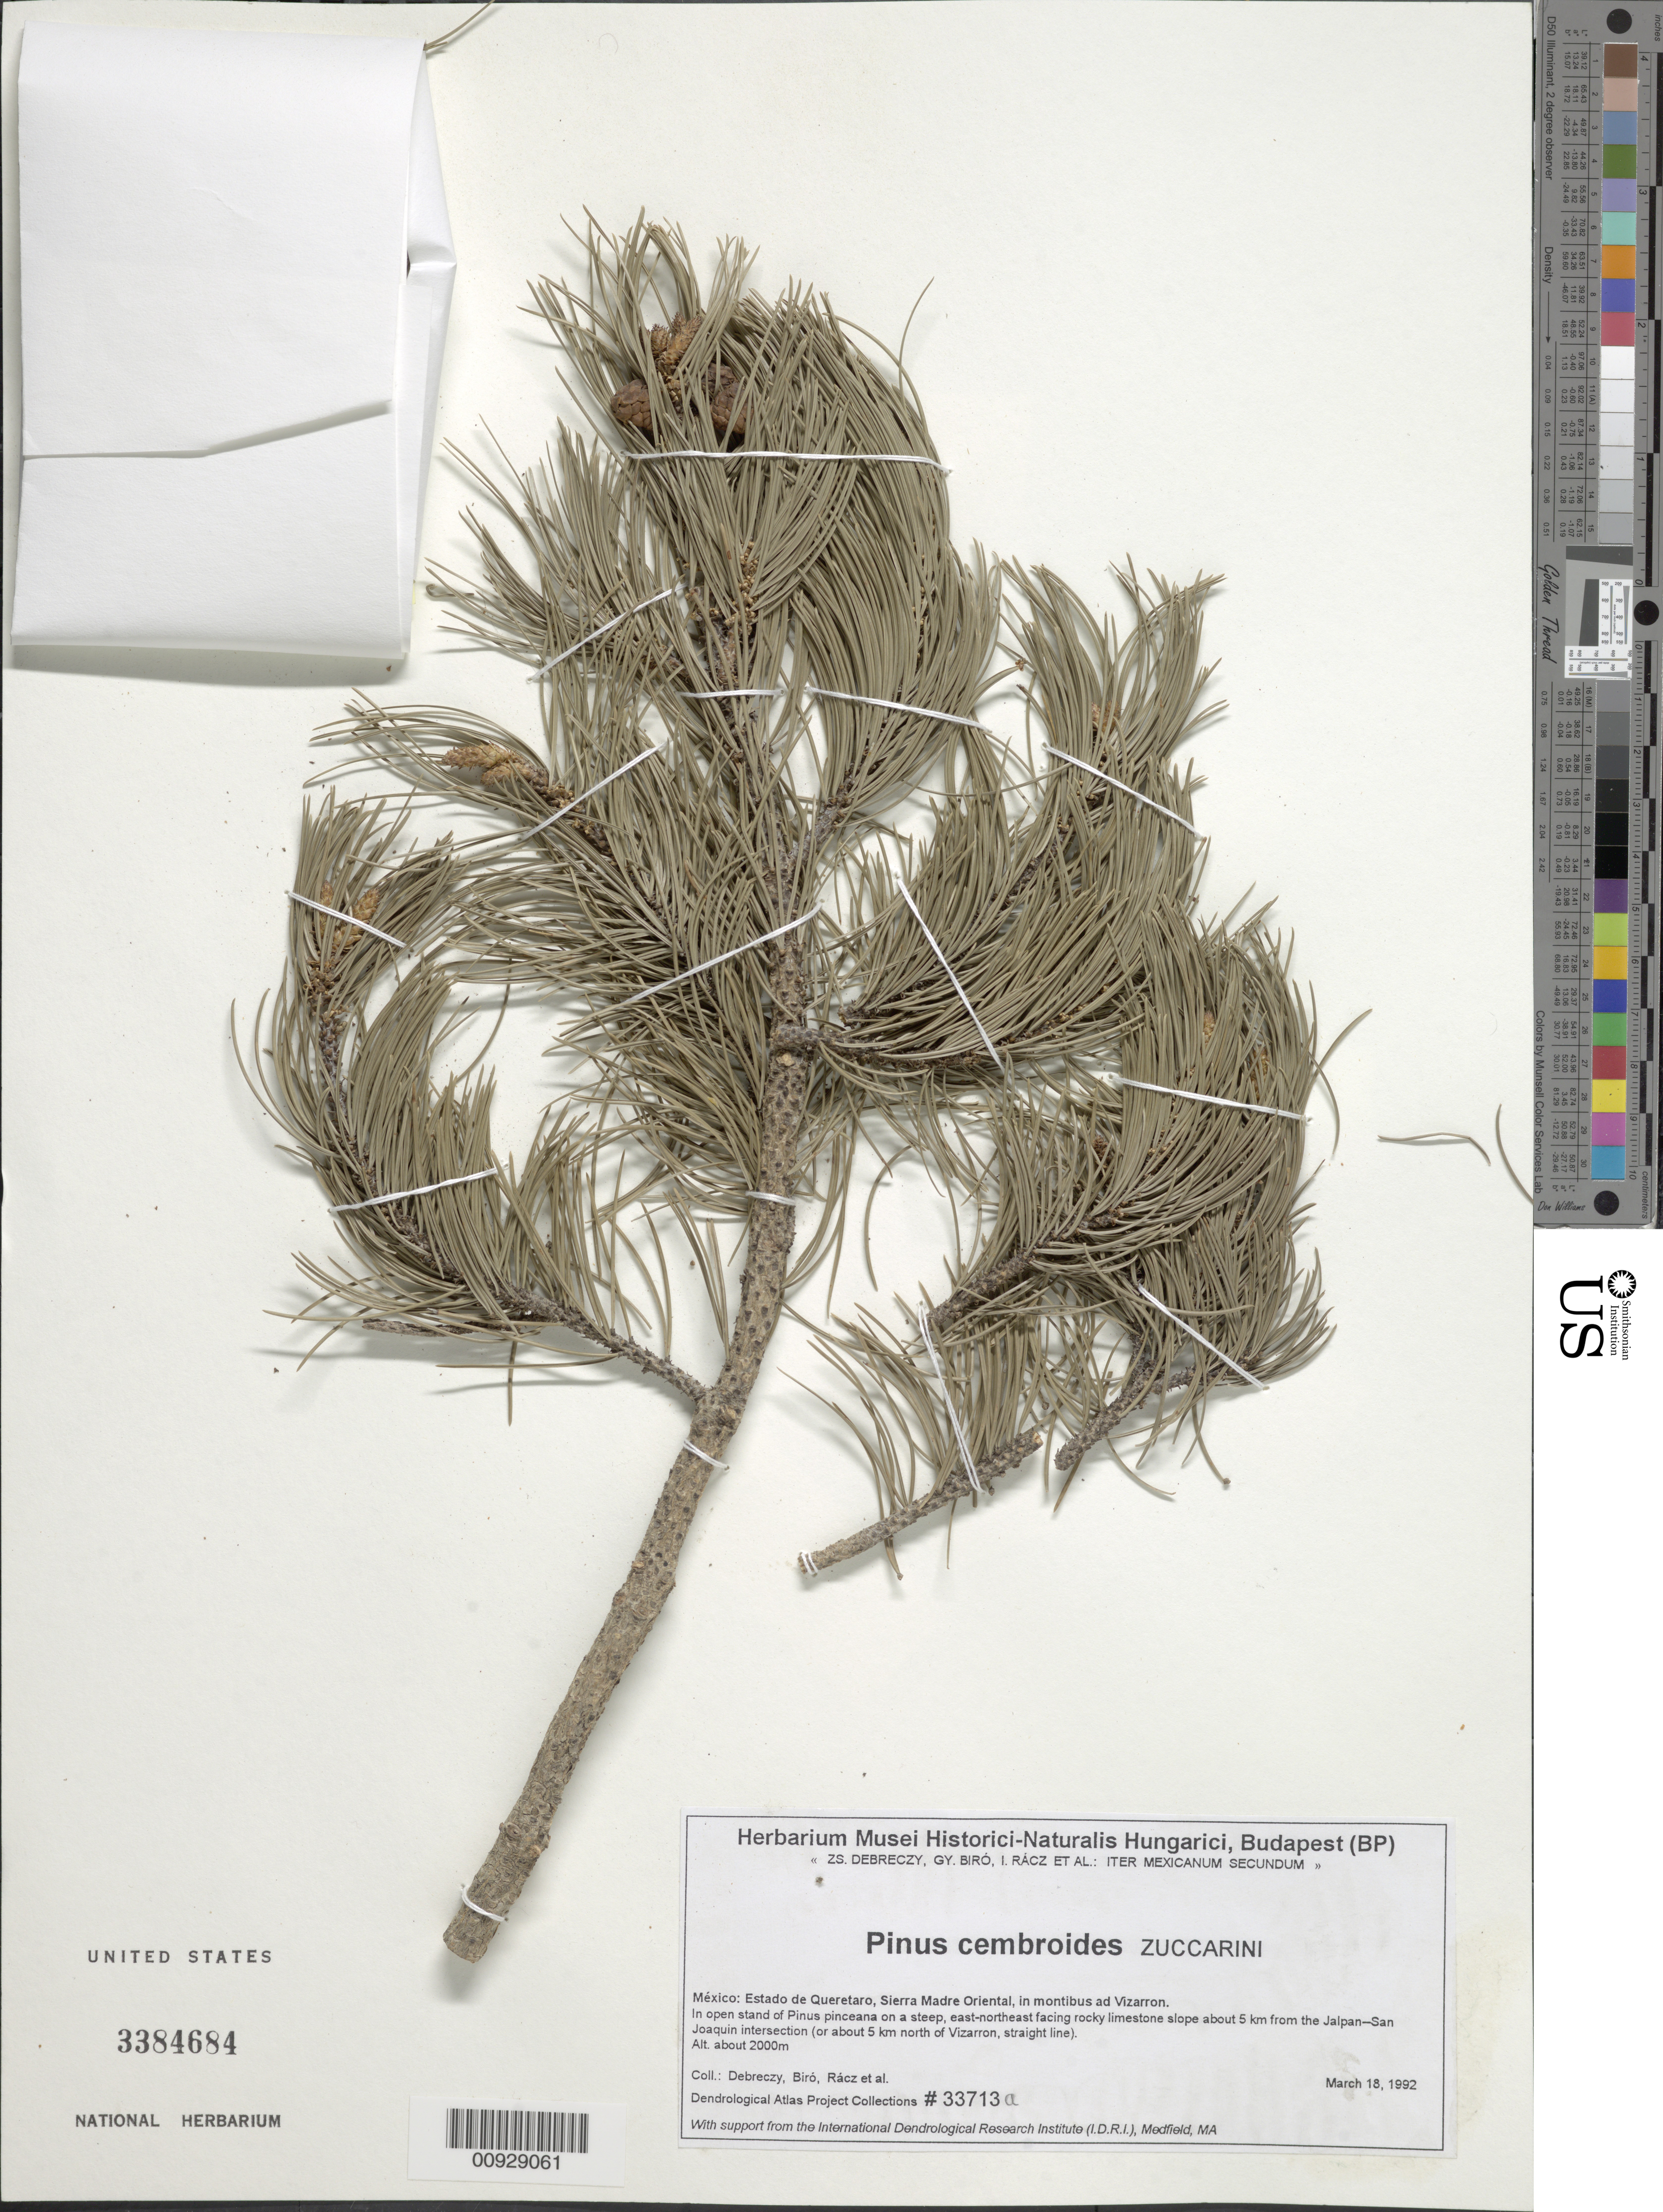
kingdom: Plantae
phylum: Tracheophyta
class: Pinopsida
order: Pinales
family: Pinaceae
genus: Pinus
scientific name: Pinus cembroides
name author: Zucc.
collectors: Z. Debreczy, G. Biro, I. Rácz & et al.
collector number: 33713 a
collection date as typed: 18 Mar 1992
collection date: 1992-03-18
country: Mexico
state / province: Querétaro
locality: About 5 km. from the Jalpan-San Joaquín intersection (or about 5 km. north of Vizarron, straight line). Sierra Madre Oriental.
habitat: In open stand of Pinus pinceana on a steep, east -northeast facing rocky limestone slope.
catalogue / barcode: US 3384684